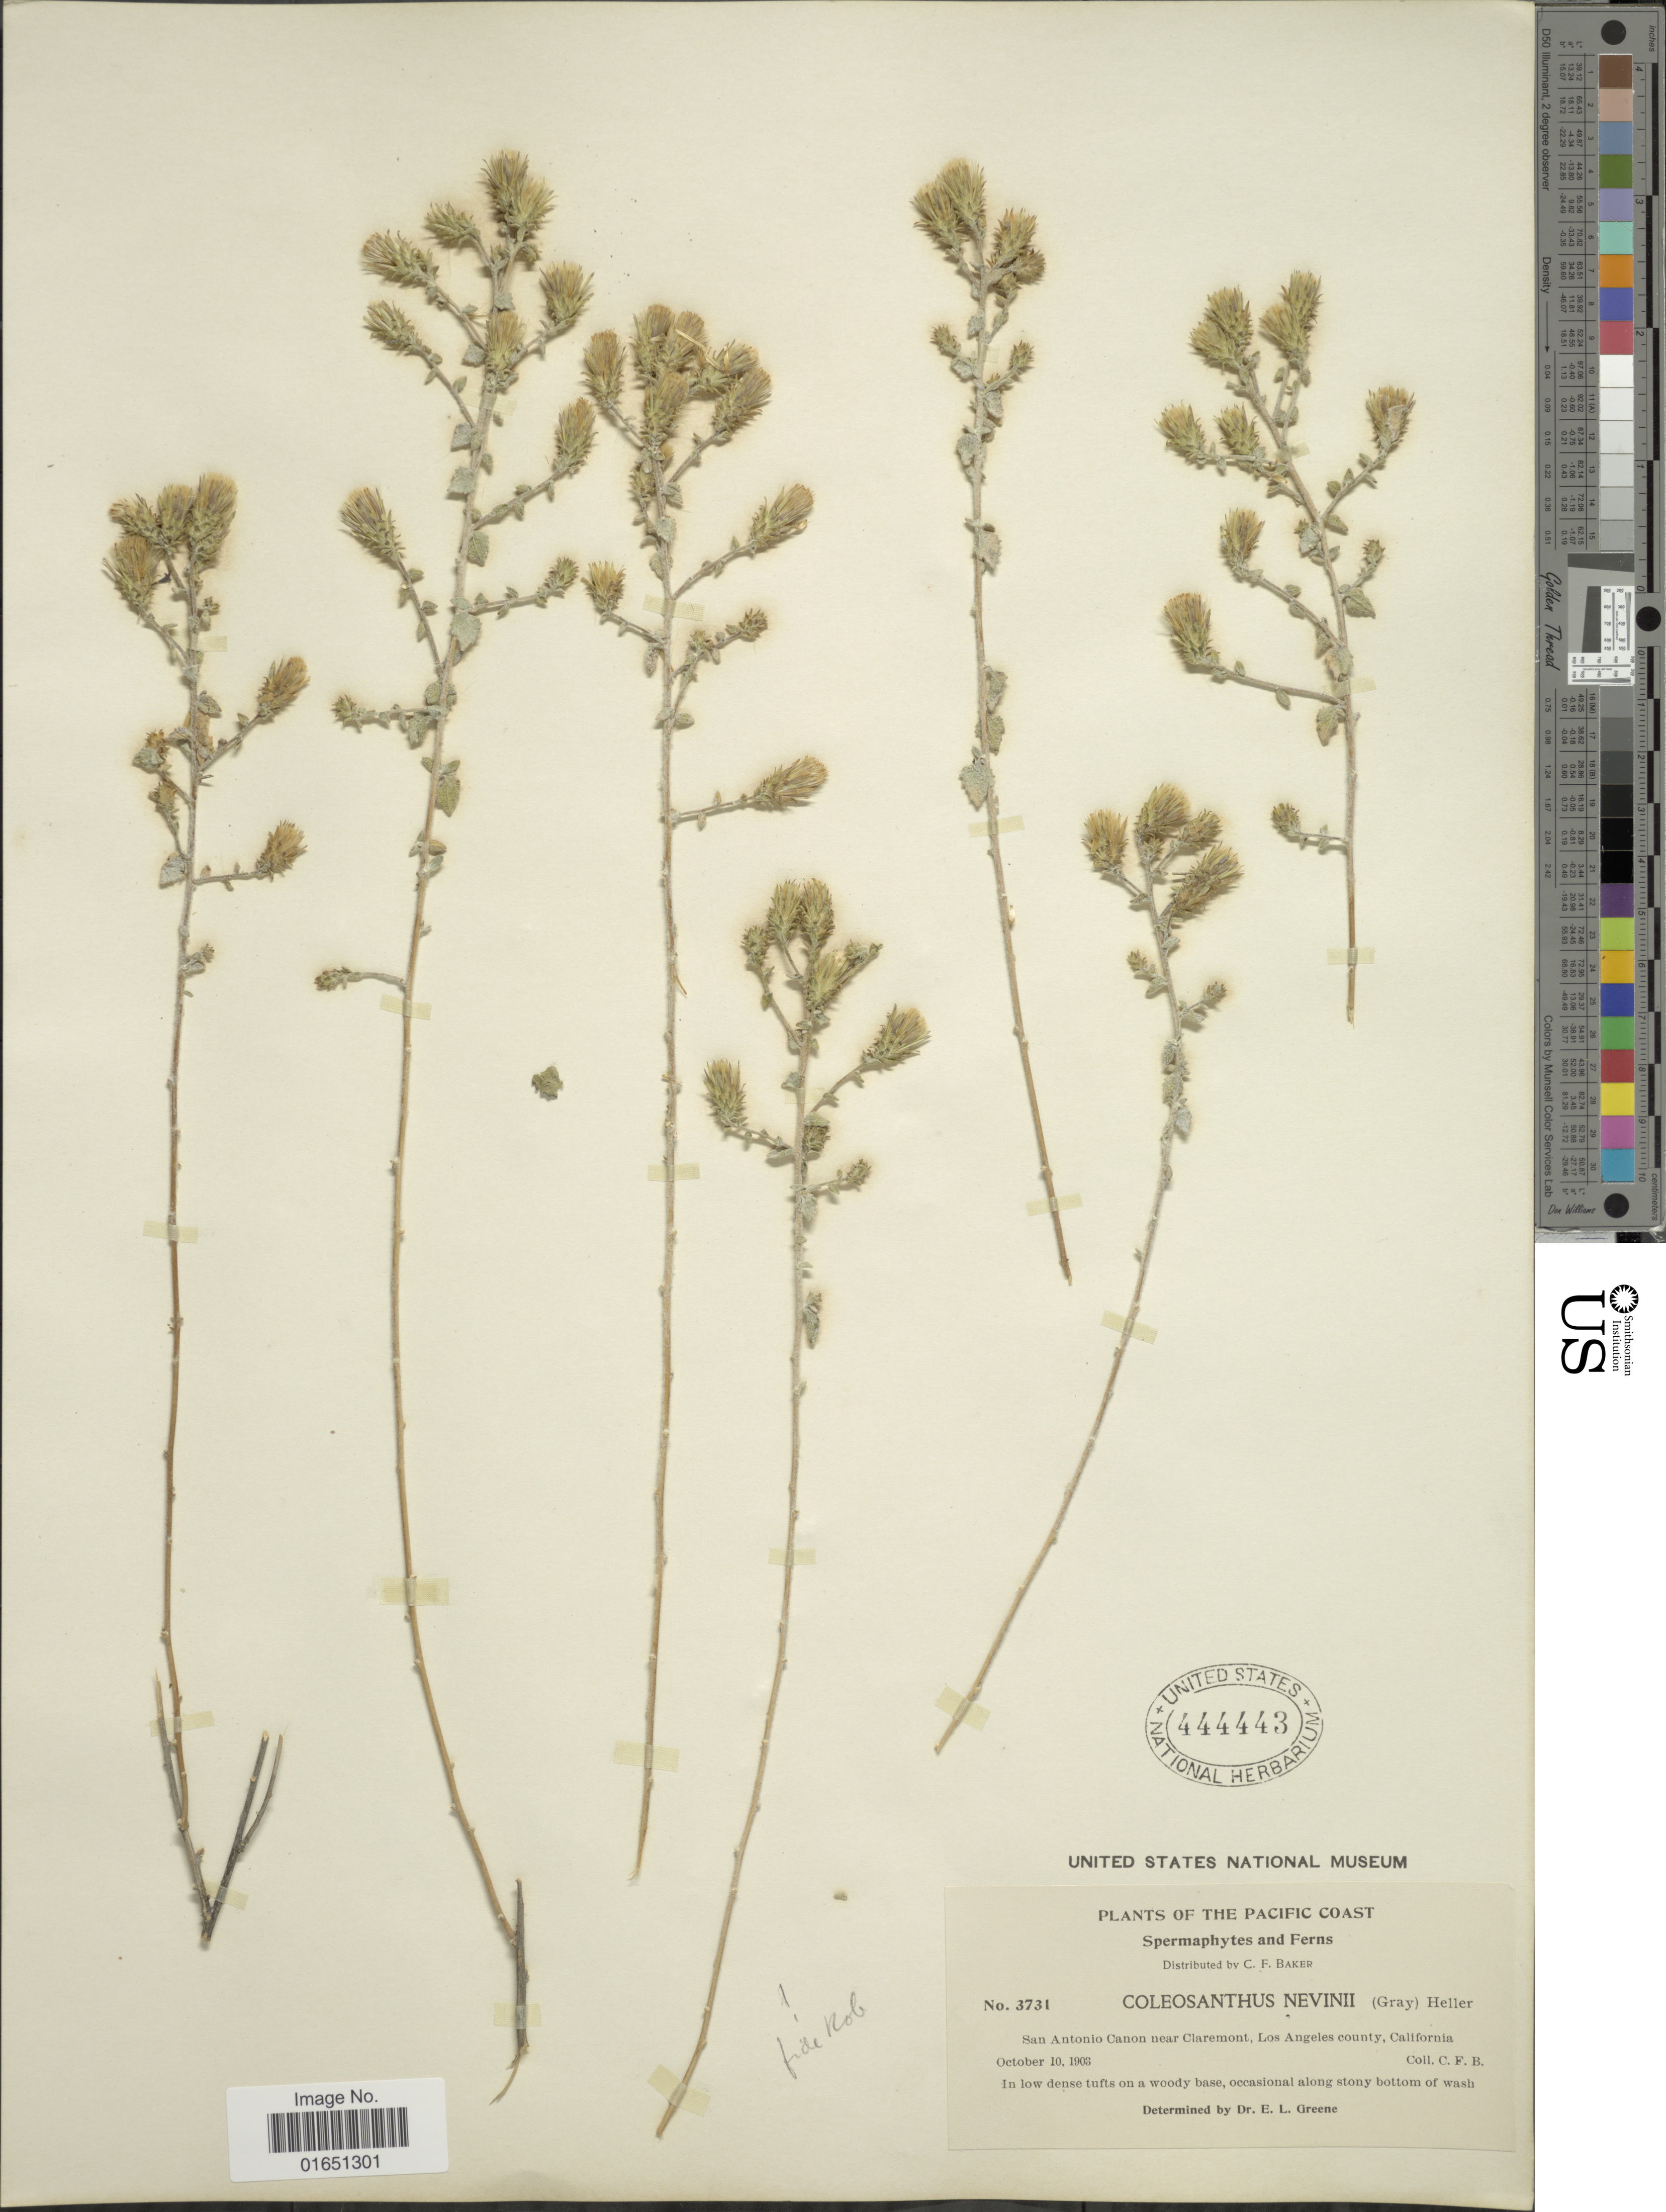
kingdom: Plantae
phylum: Tracheophyta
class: Magnoliopsida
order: Asterales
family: Asteraceae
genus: Brickellia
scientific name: Brickellia nevinii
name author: A. Gray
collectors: C. F. Baker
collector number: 3731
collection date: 1903-10-10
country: United States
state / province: California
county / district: Los Angeles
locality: The Pacific Coast, San Antonio Canon near Claremont, Los Angeles county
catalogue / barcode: US 444443